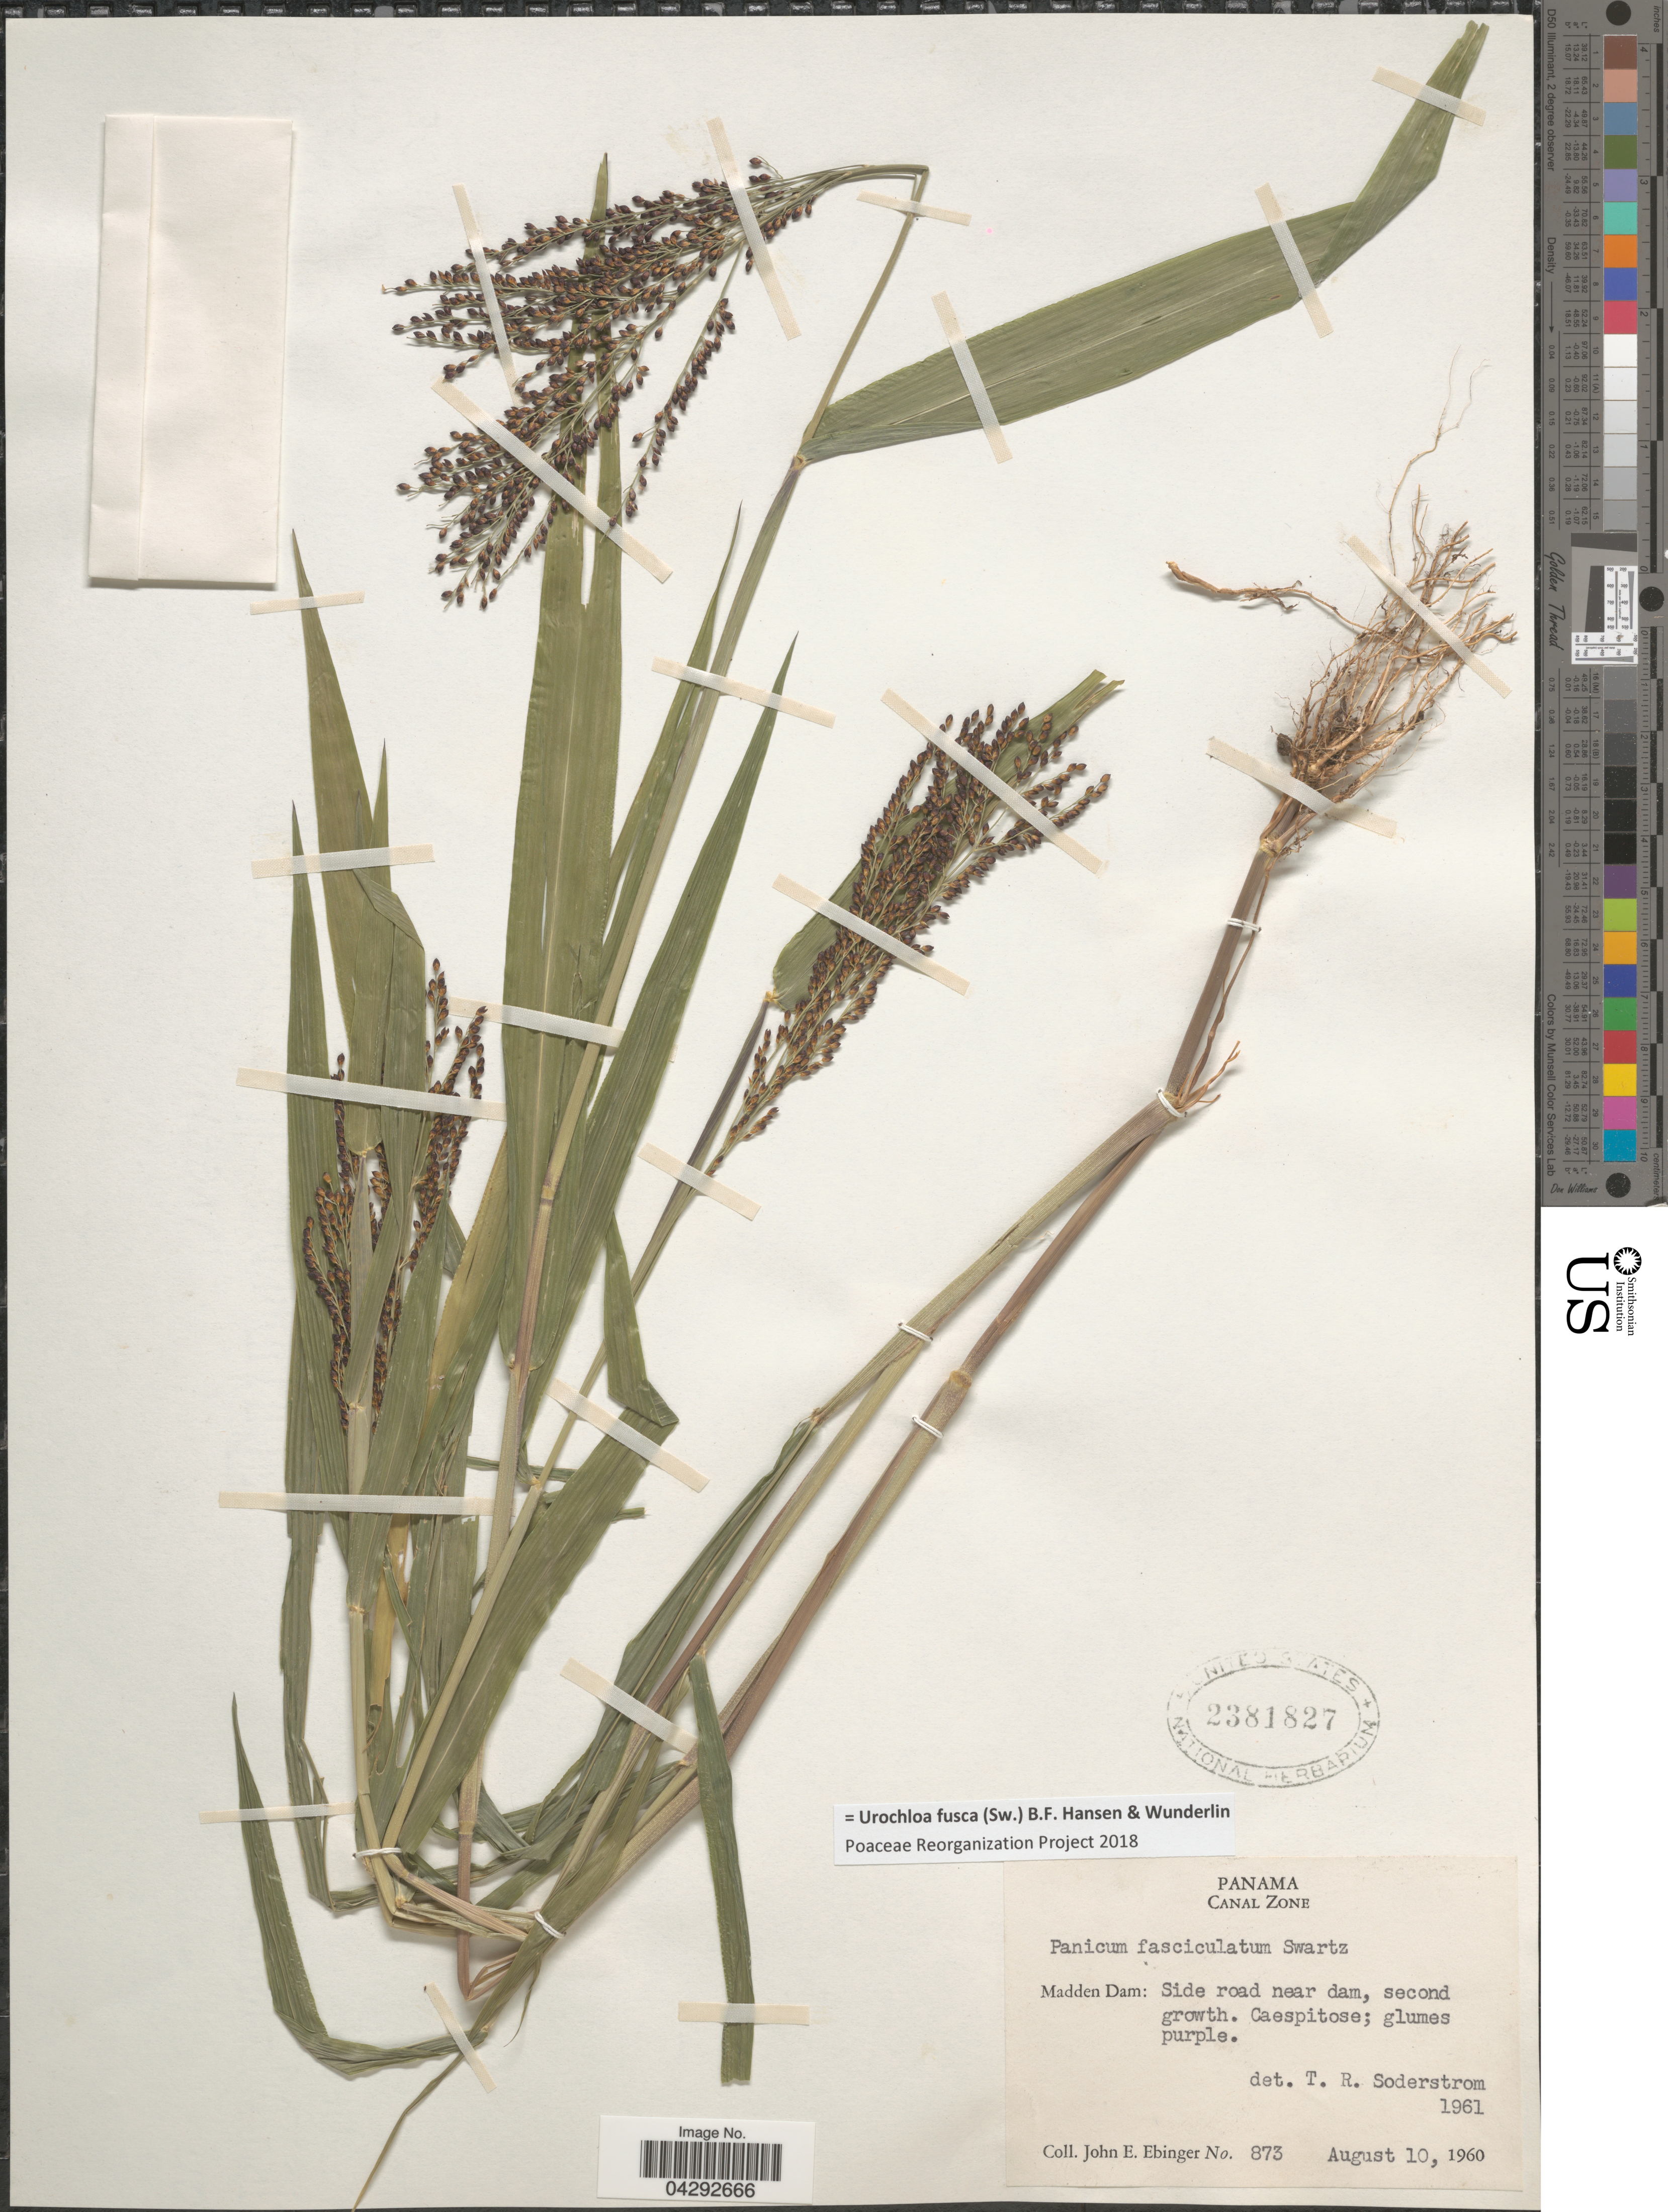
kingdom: Plantae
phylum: Tracheophyta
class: Liliopsida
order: Poales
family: Poaceae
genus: Urochloa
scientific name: Urochloa fusca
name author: (Sw.) B.F. Hansen & Wunderlin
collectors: J. Ebinger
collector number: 873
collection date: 1960-08-10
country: Panama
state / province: Colón / Panamá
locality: Canal Zone. Madden Dam: Side road near dam, second growth.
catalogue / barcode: US 2381827